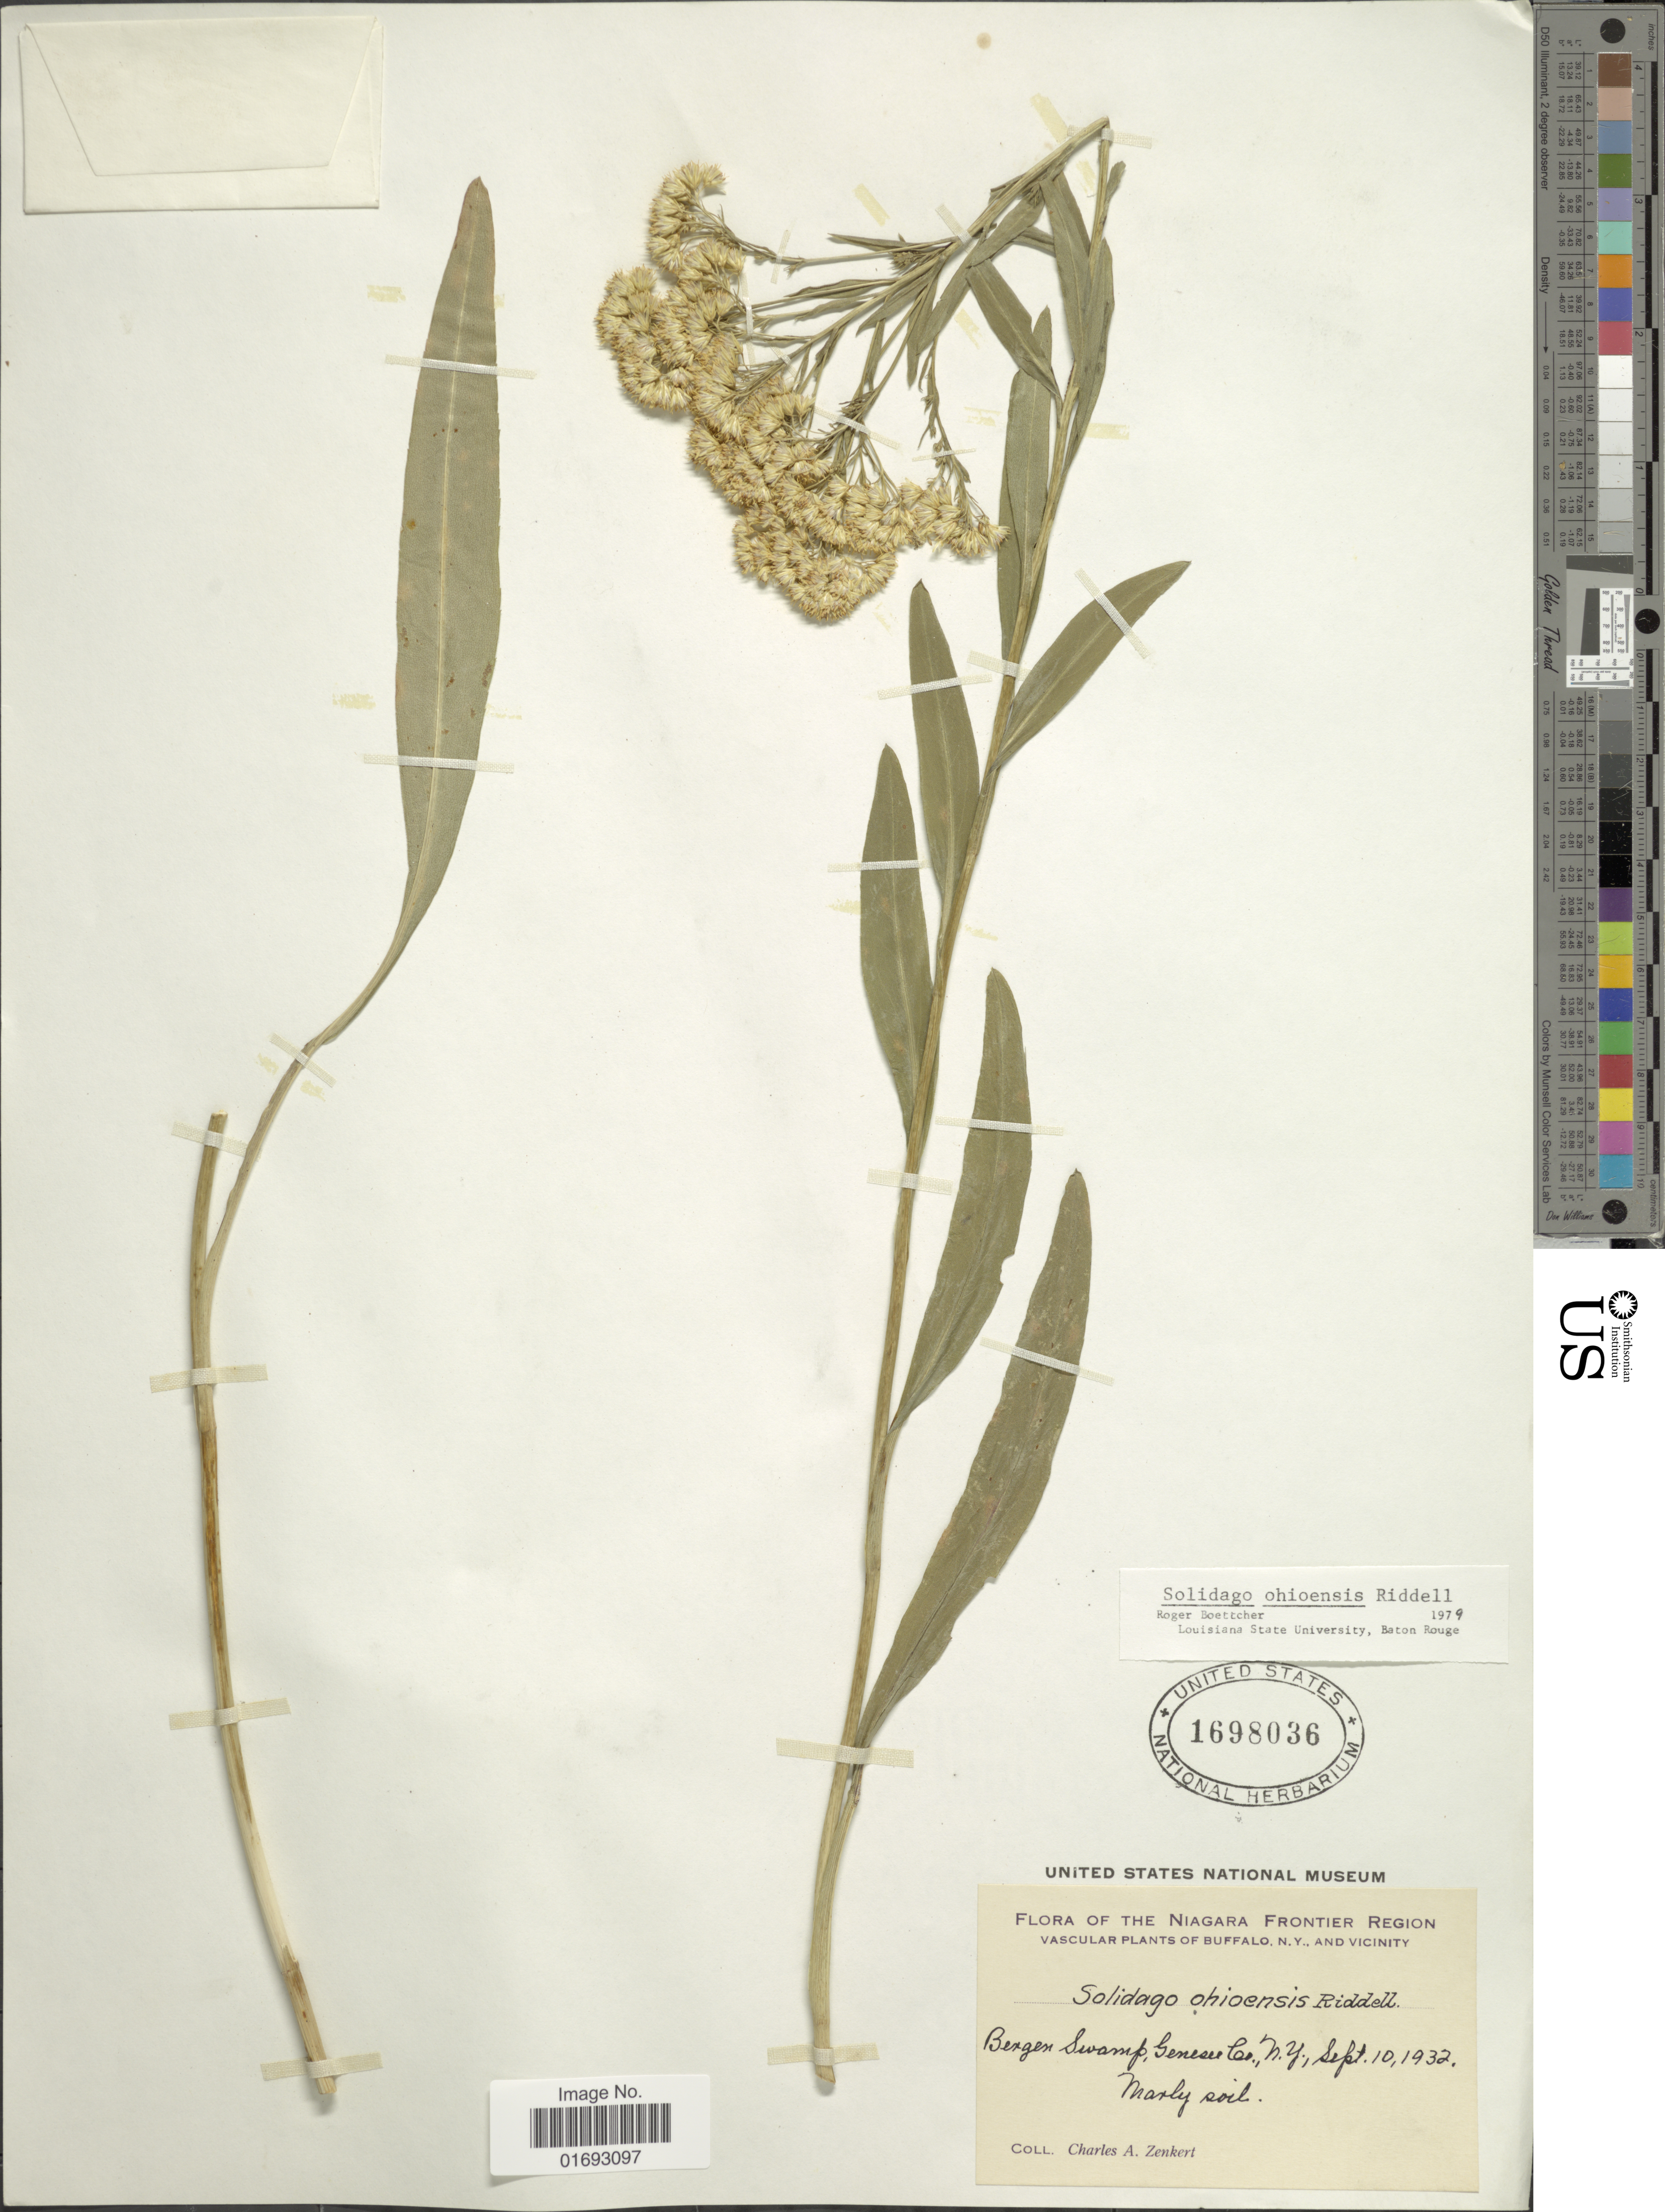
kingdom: Plantae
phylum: Tracheophyta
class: Magnoliopsida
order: Asterales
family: Asteraceae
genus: Oligoneuron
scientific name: Oligoneuron ohioense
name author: (Riddell) G.N. Jones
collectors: C. Zenkert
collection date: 1932-09-10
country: United States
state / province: New York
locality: Niagara Frontier Region, Vascular of Buffalo, N.Y. and vicinity, Bergen Swamp, Genesee Co., Marly soil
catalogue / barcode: US 1698036